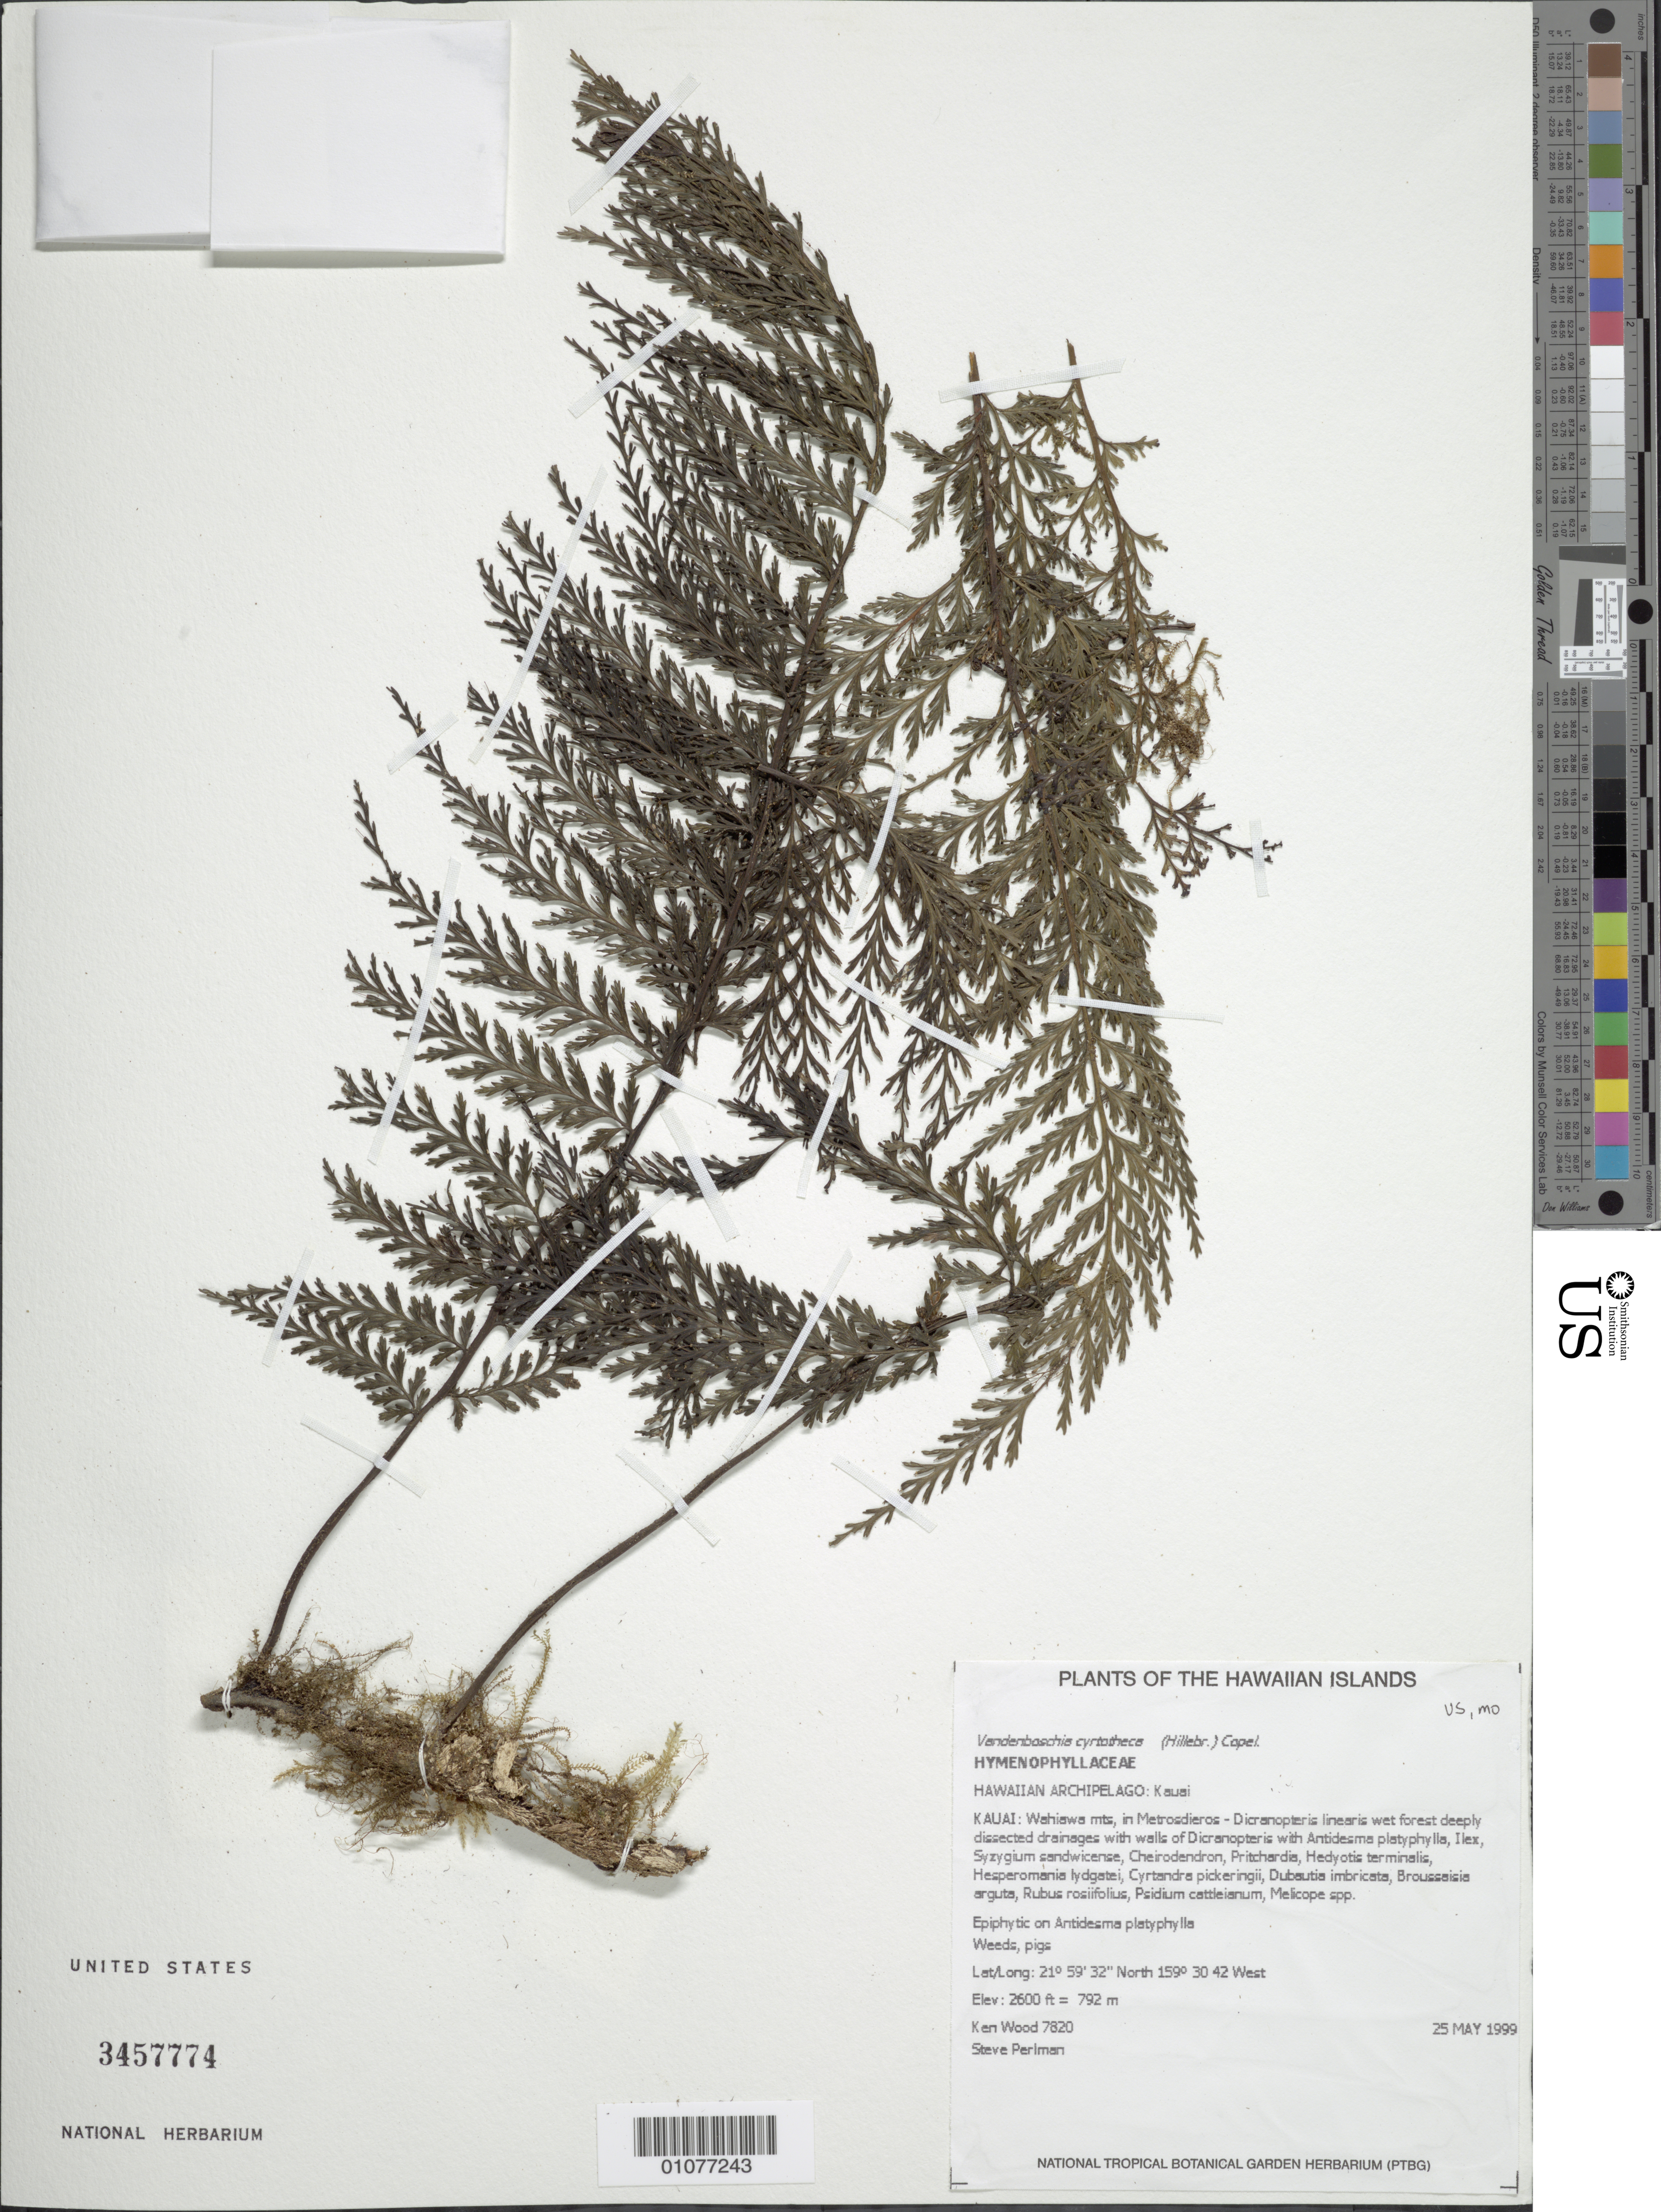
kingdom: Plantae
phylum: Tracheophyta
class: Polypodiopsida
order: Hymenophyllales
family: Hymenophyllaceae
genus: Vandenboschia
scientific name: Vandenboschia cyrtotheca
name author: Copel.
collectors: K. R. Wood & S. P. Perlman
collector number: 7820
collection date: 1999-05-25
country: United States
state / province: Hawaii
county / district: Kaui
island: Kaua'i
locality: Wahiawa mts.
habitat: wet forest deeply dissected drainages with walls; weeds, pigs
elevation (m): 792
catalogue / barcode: US 3457774